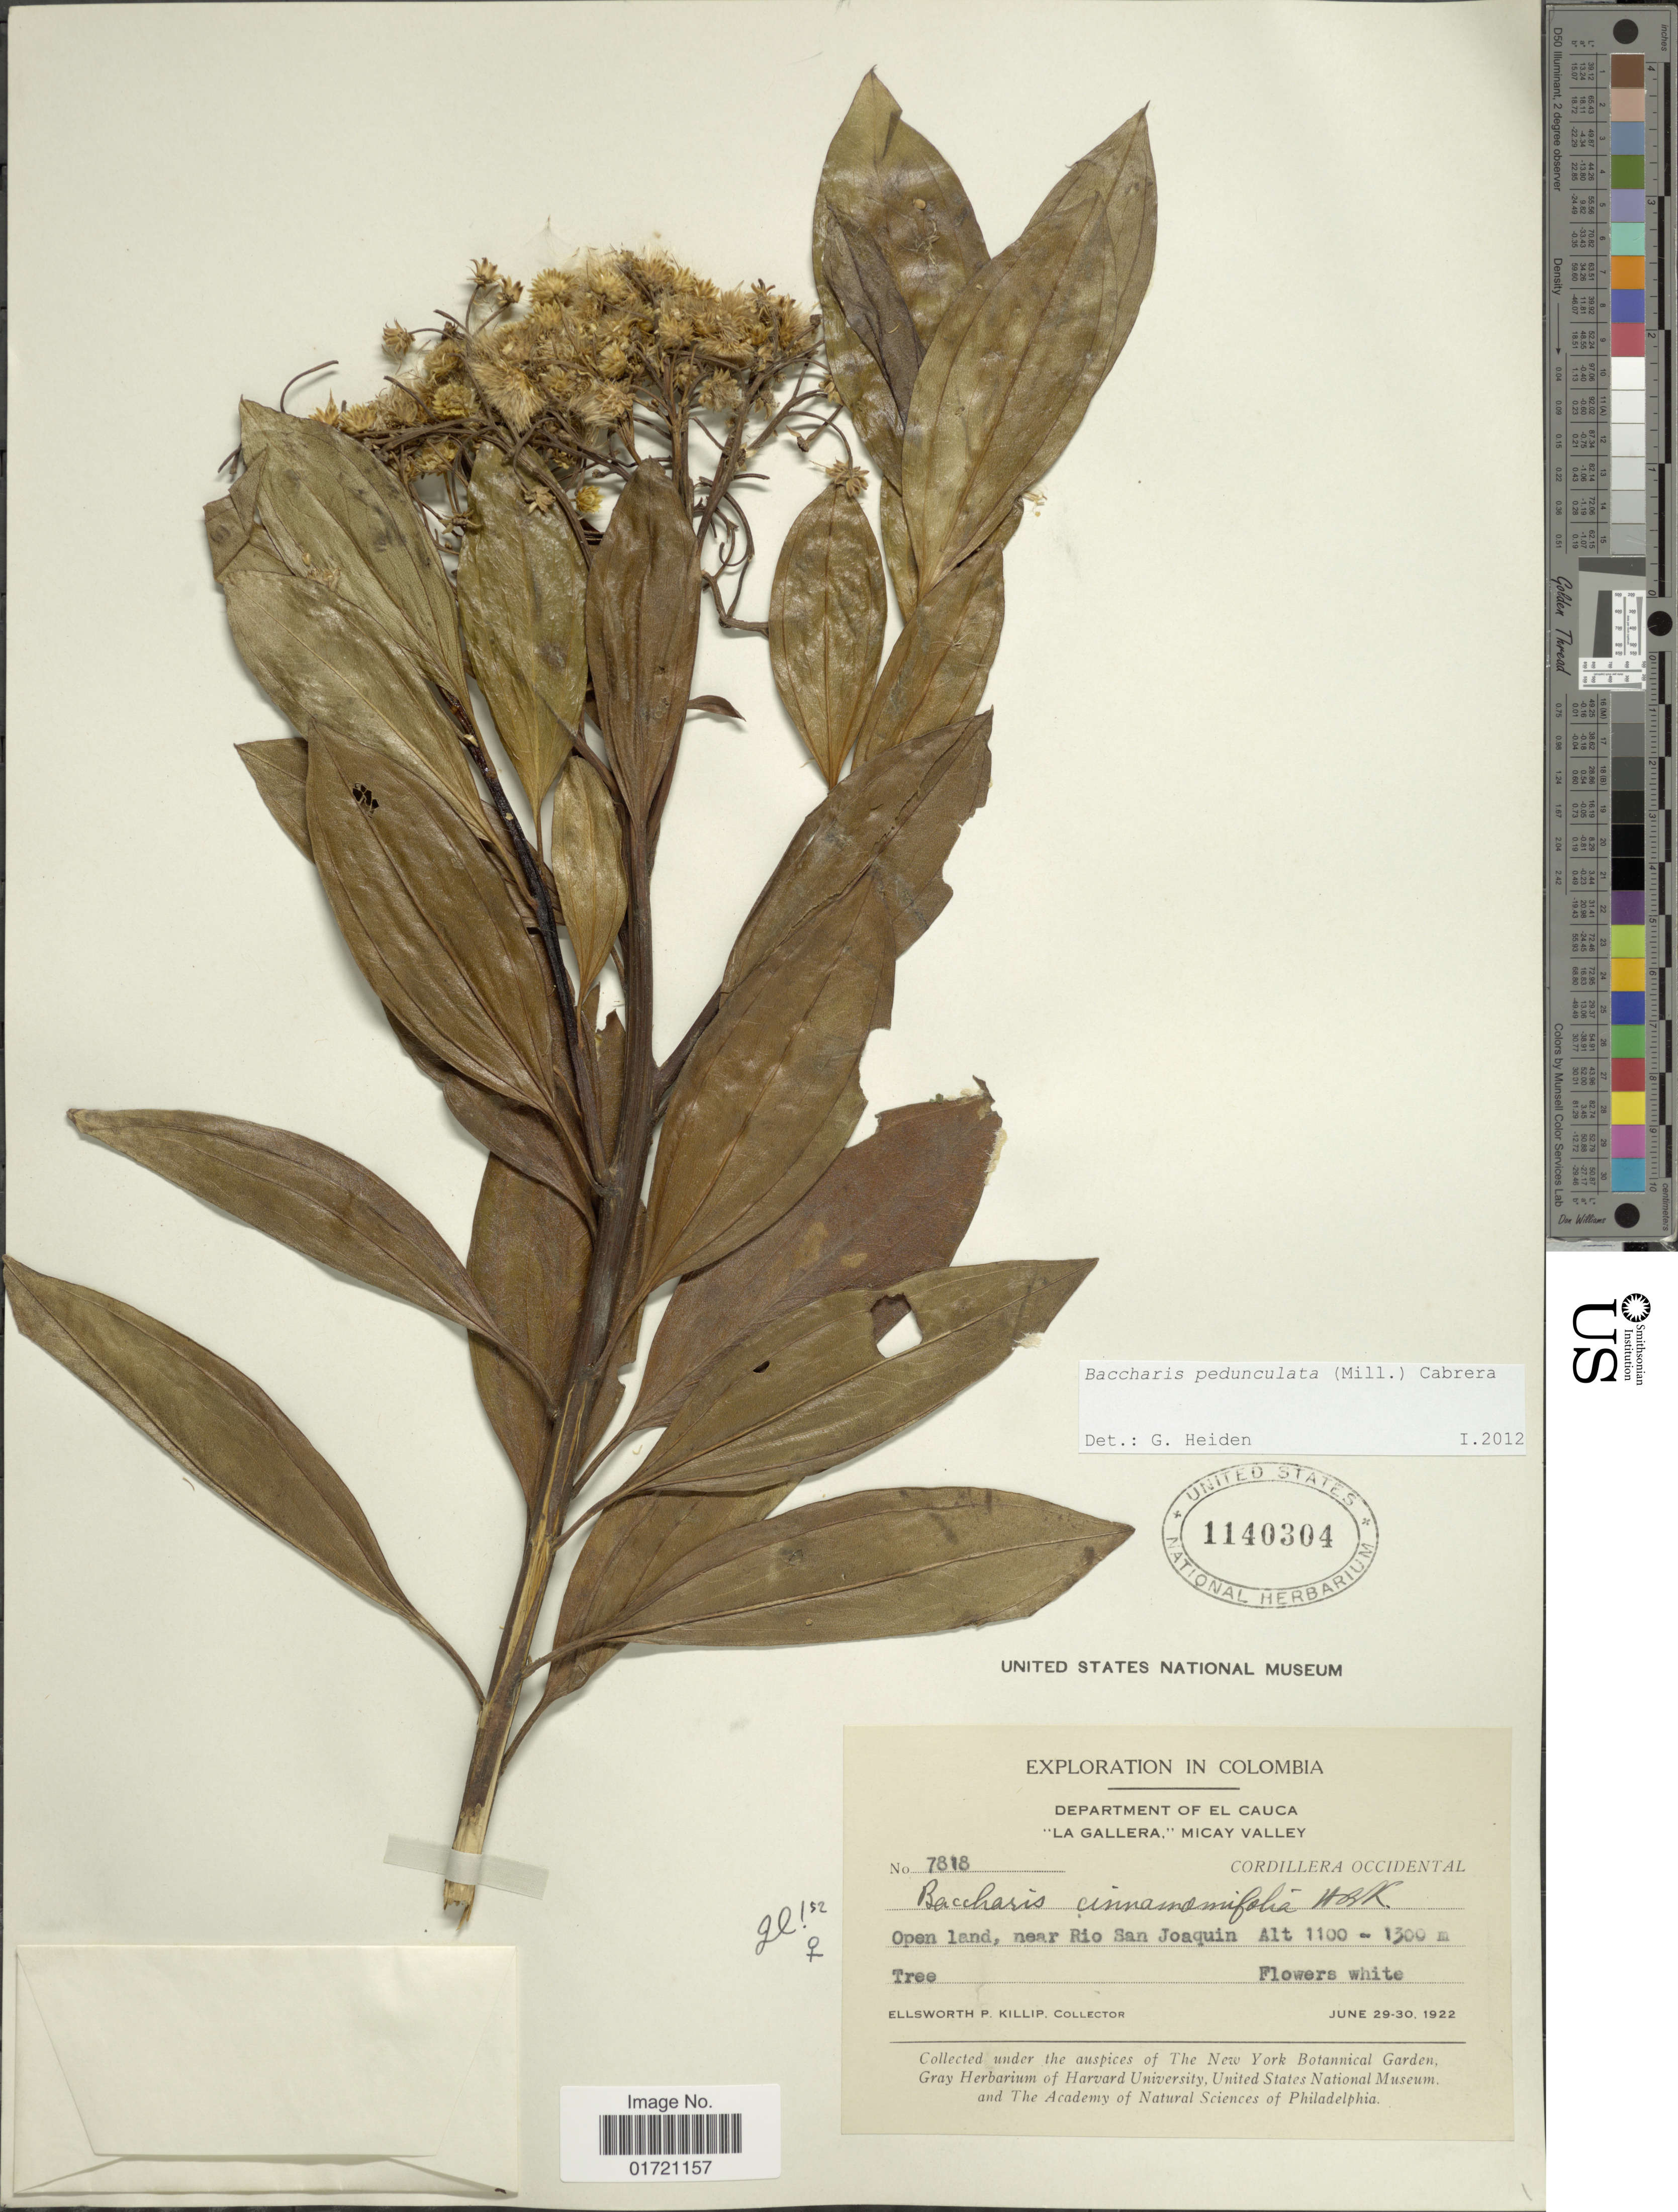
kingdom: Plantae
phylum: Tracheophyta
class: Magnoliopsida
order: Asterales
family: Asteraceae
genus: Baccharis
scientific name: Baccharis pedunculata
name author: (Mill.) Cabrera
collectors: E. P. Killip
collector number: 7818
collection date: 1922-06-29/1922-06-30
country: Colombia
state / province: Cauca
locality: Department of El Cauca. "La Gallera", Micay Valley. Cordillera Occidental. Open land, near Rio San Joaquin.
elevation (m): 1100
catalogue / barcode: US 1140304